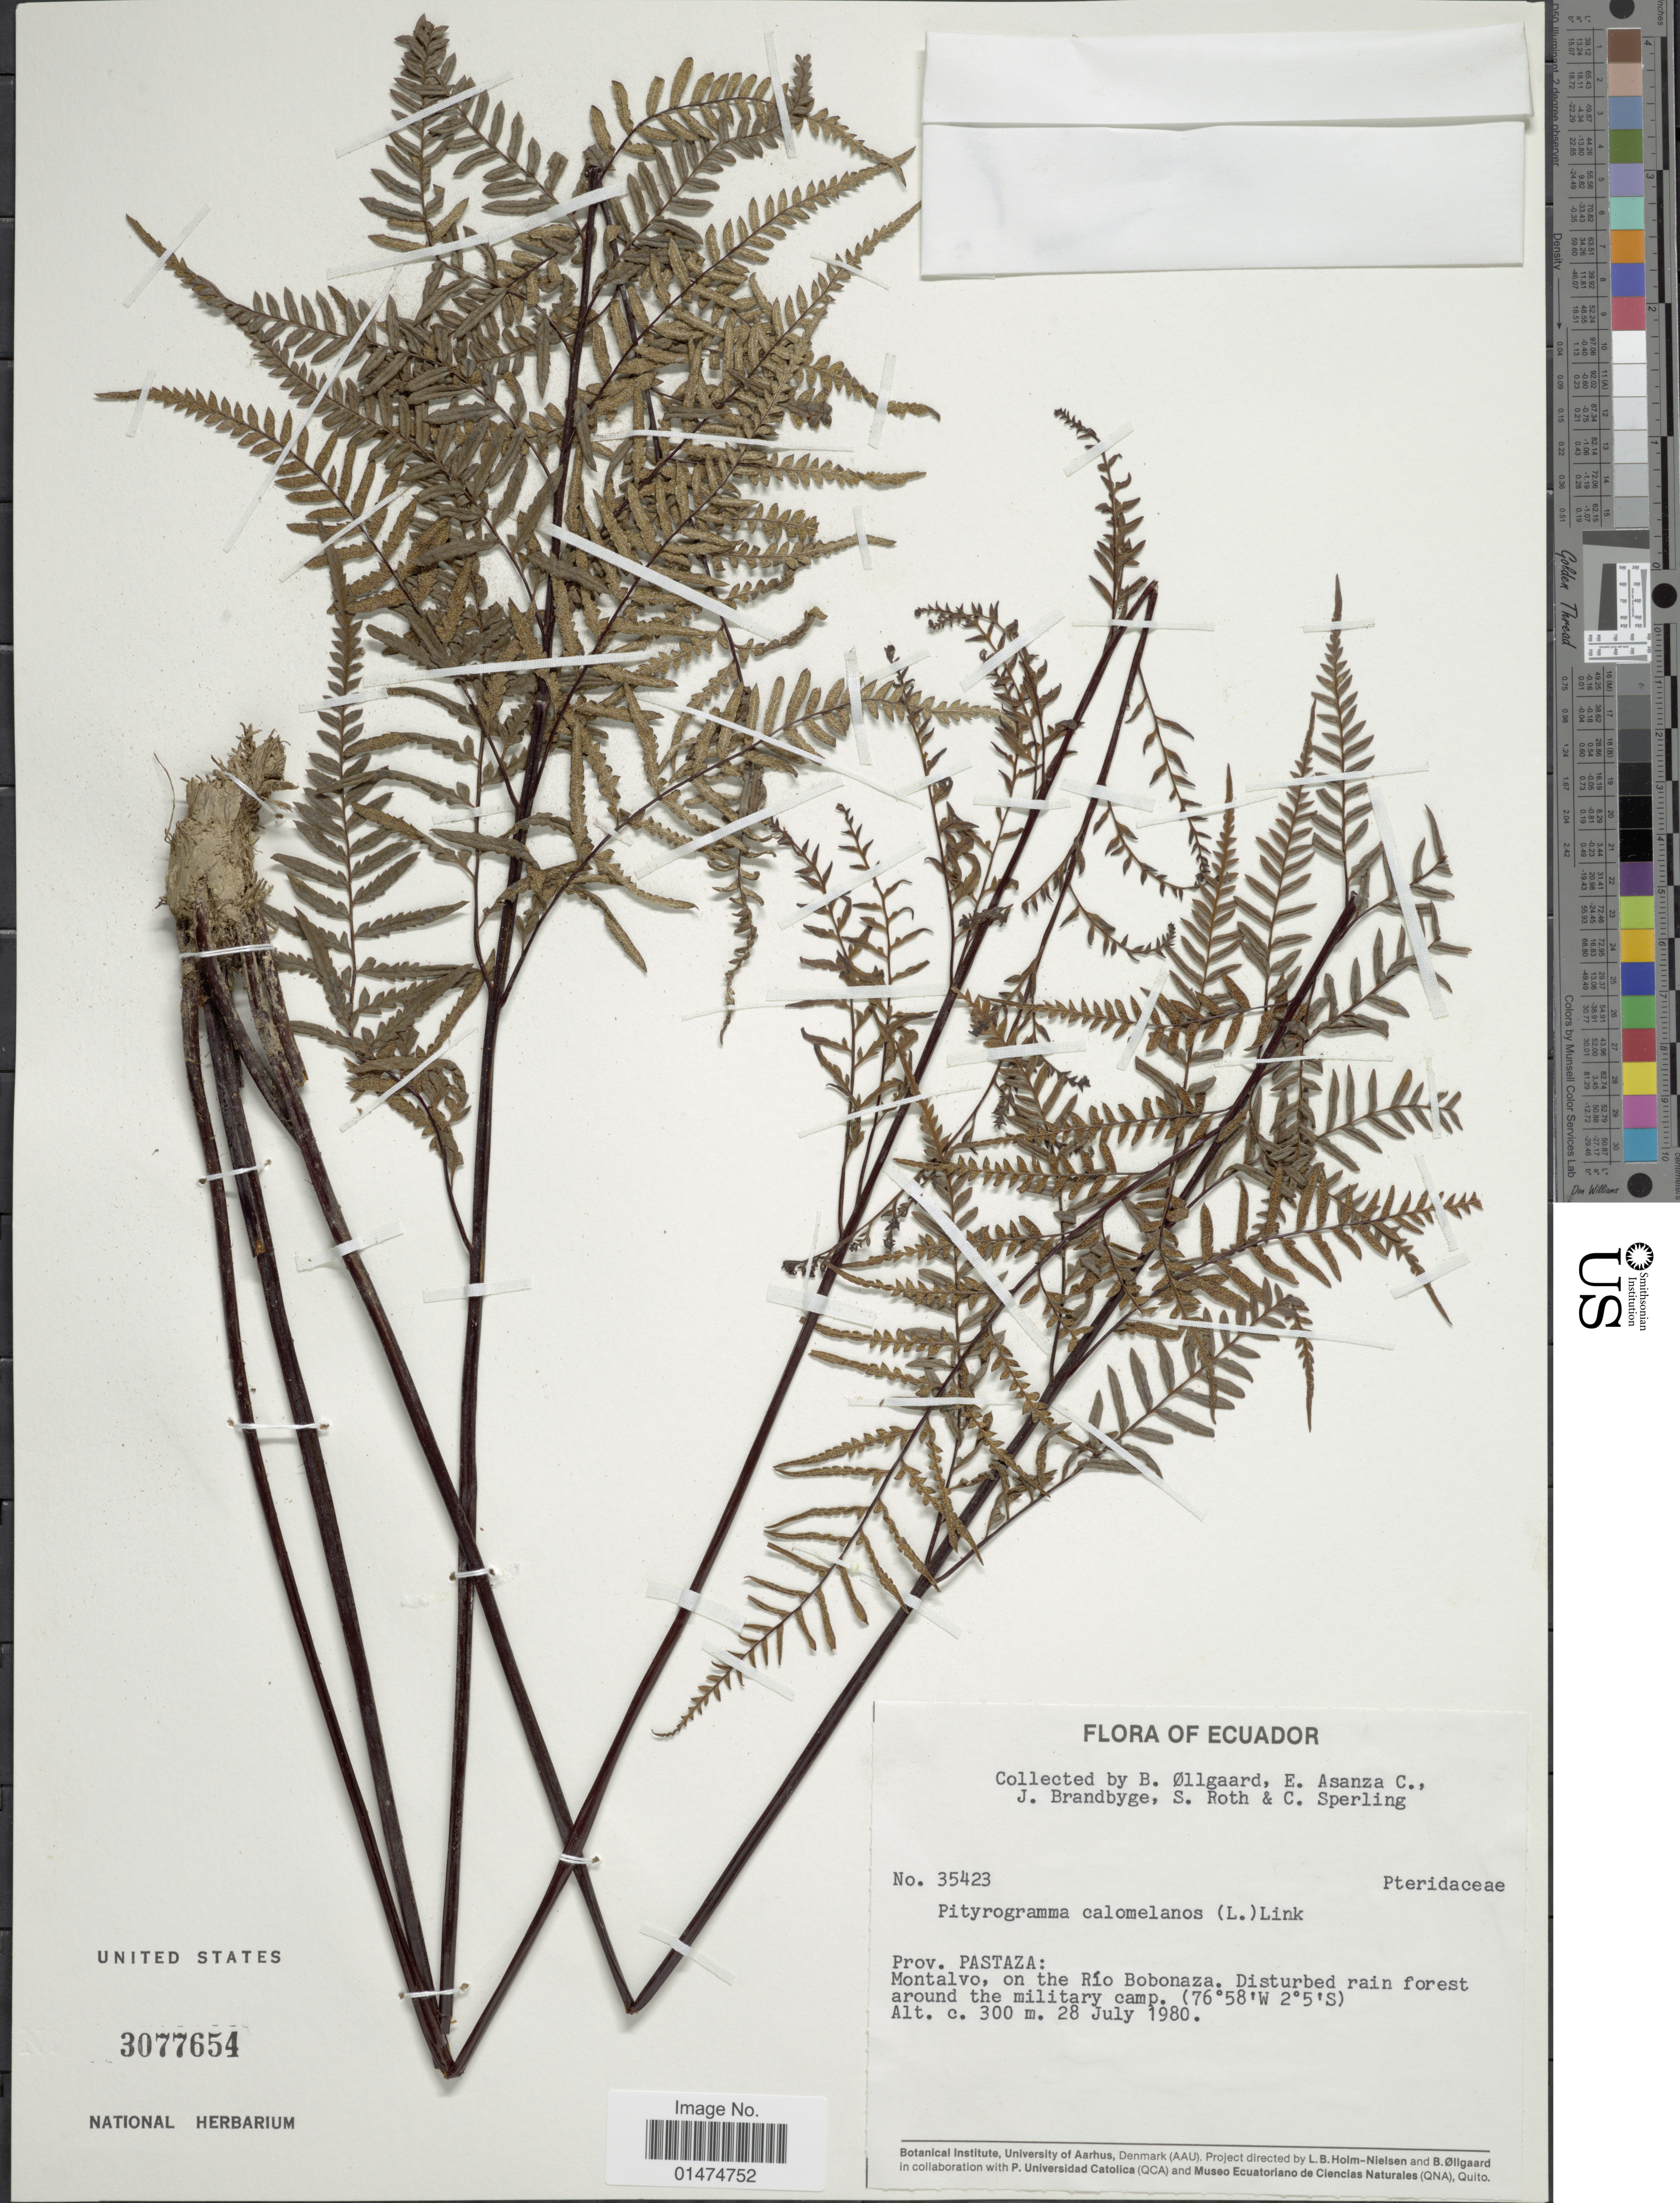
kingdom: Plantae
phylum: Tracheophyta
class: Polypodiopsida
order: Polypodiales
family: Pteridaceae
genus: Pityrogramma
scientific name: Pityrogramma calomelanos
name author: (L.) Link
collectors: B. Øllgaard, E. Asanza C., J. Brandbyge, S. Roth & C. Sperling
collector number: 35423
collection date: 1980-07-28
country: Ecuador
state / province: Pastaza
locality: Montalvo, on the Rio Bobonaza.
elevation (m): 300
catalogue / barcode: US 3077654